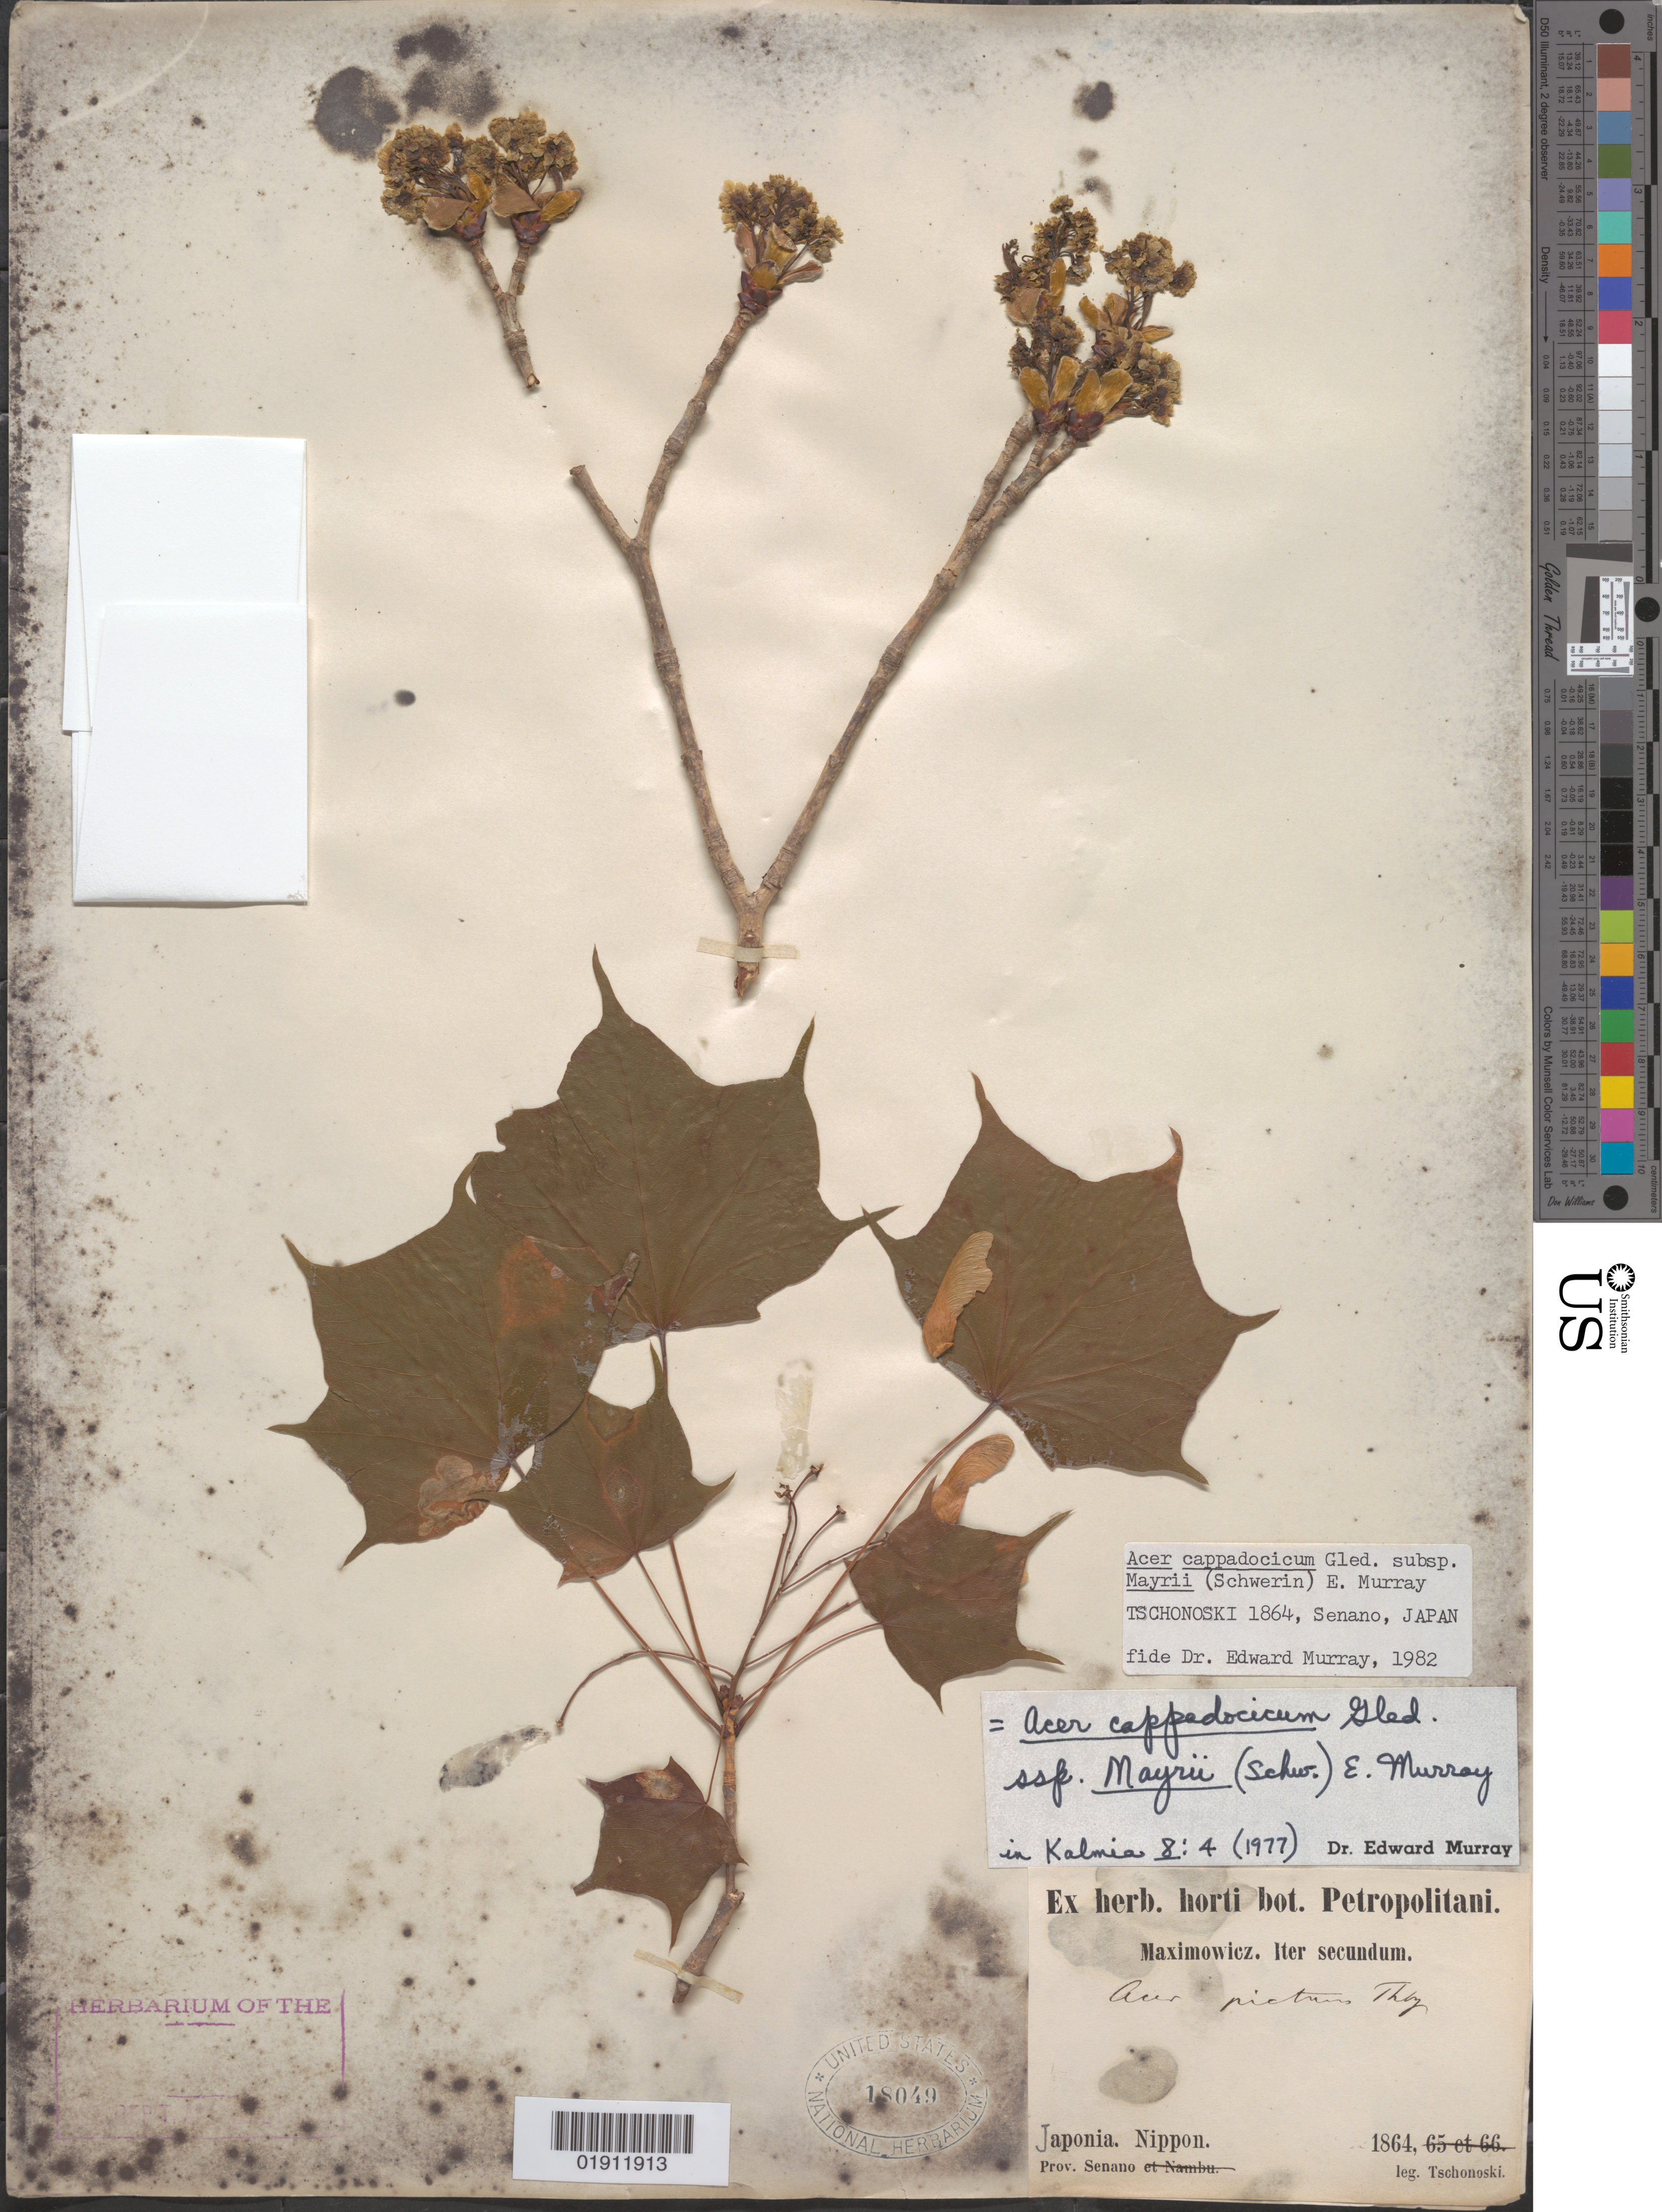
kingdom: Plantae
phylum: Tracheophyta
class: Magnoliopsida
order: Sapindales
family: Sapindaceae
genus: Acer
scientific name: Acer cappadocicum subsp. mayrii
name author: (Schwer.) A.E. Murray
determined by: Murray, Edward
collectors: C. J. Maximowicz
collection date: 1864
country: Japan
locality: Prov. Senano [?]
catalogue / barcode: US 18049